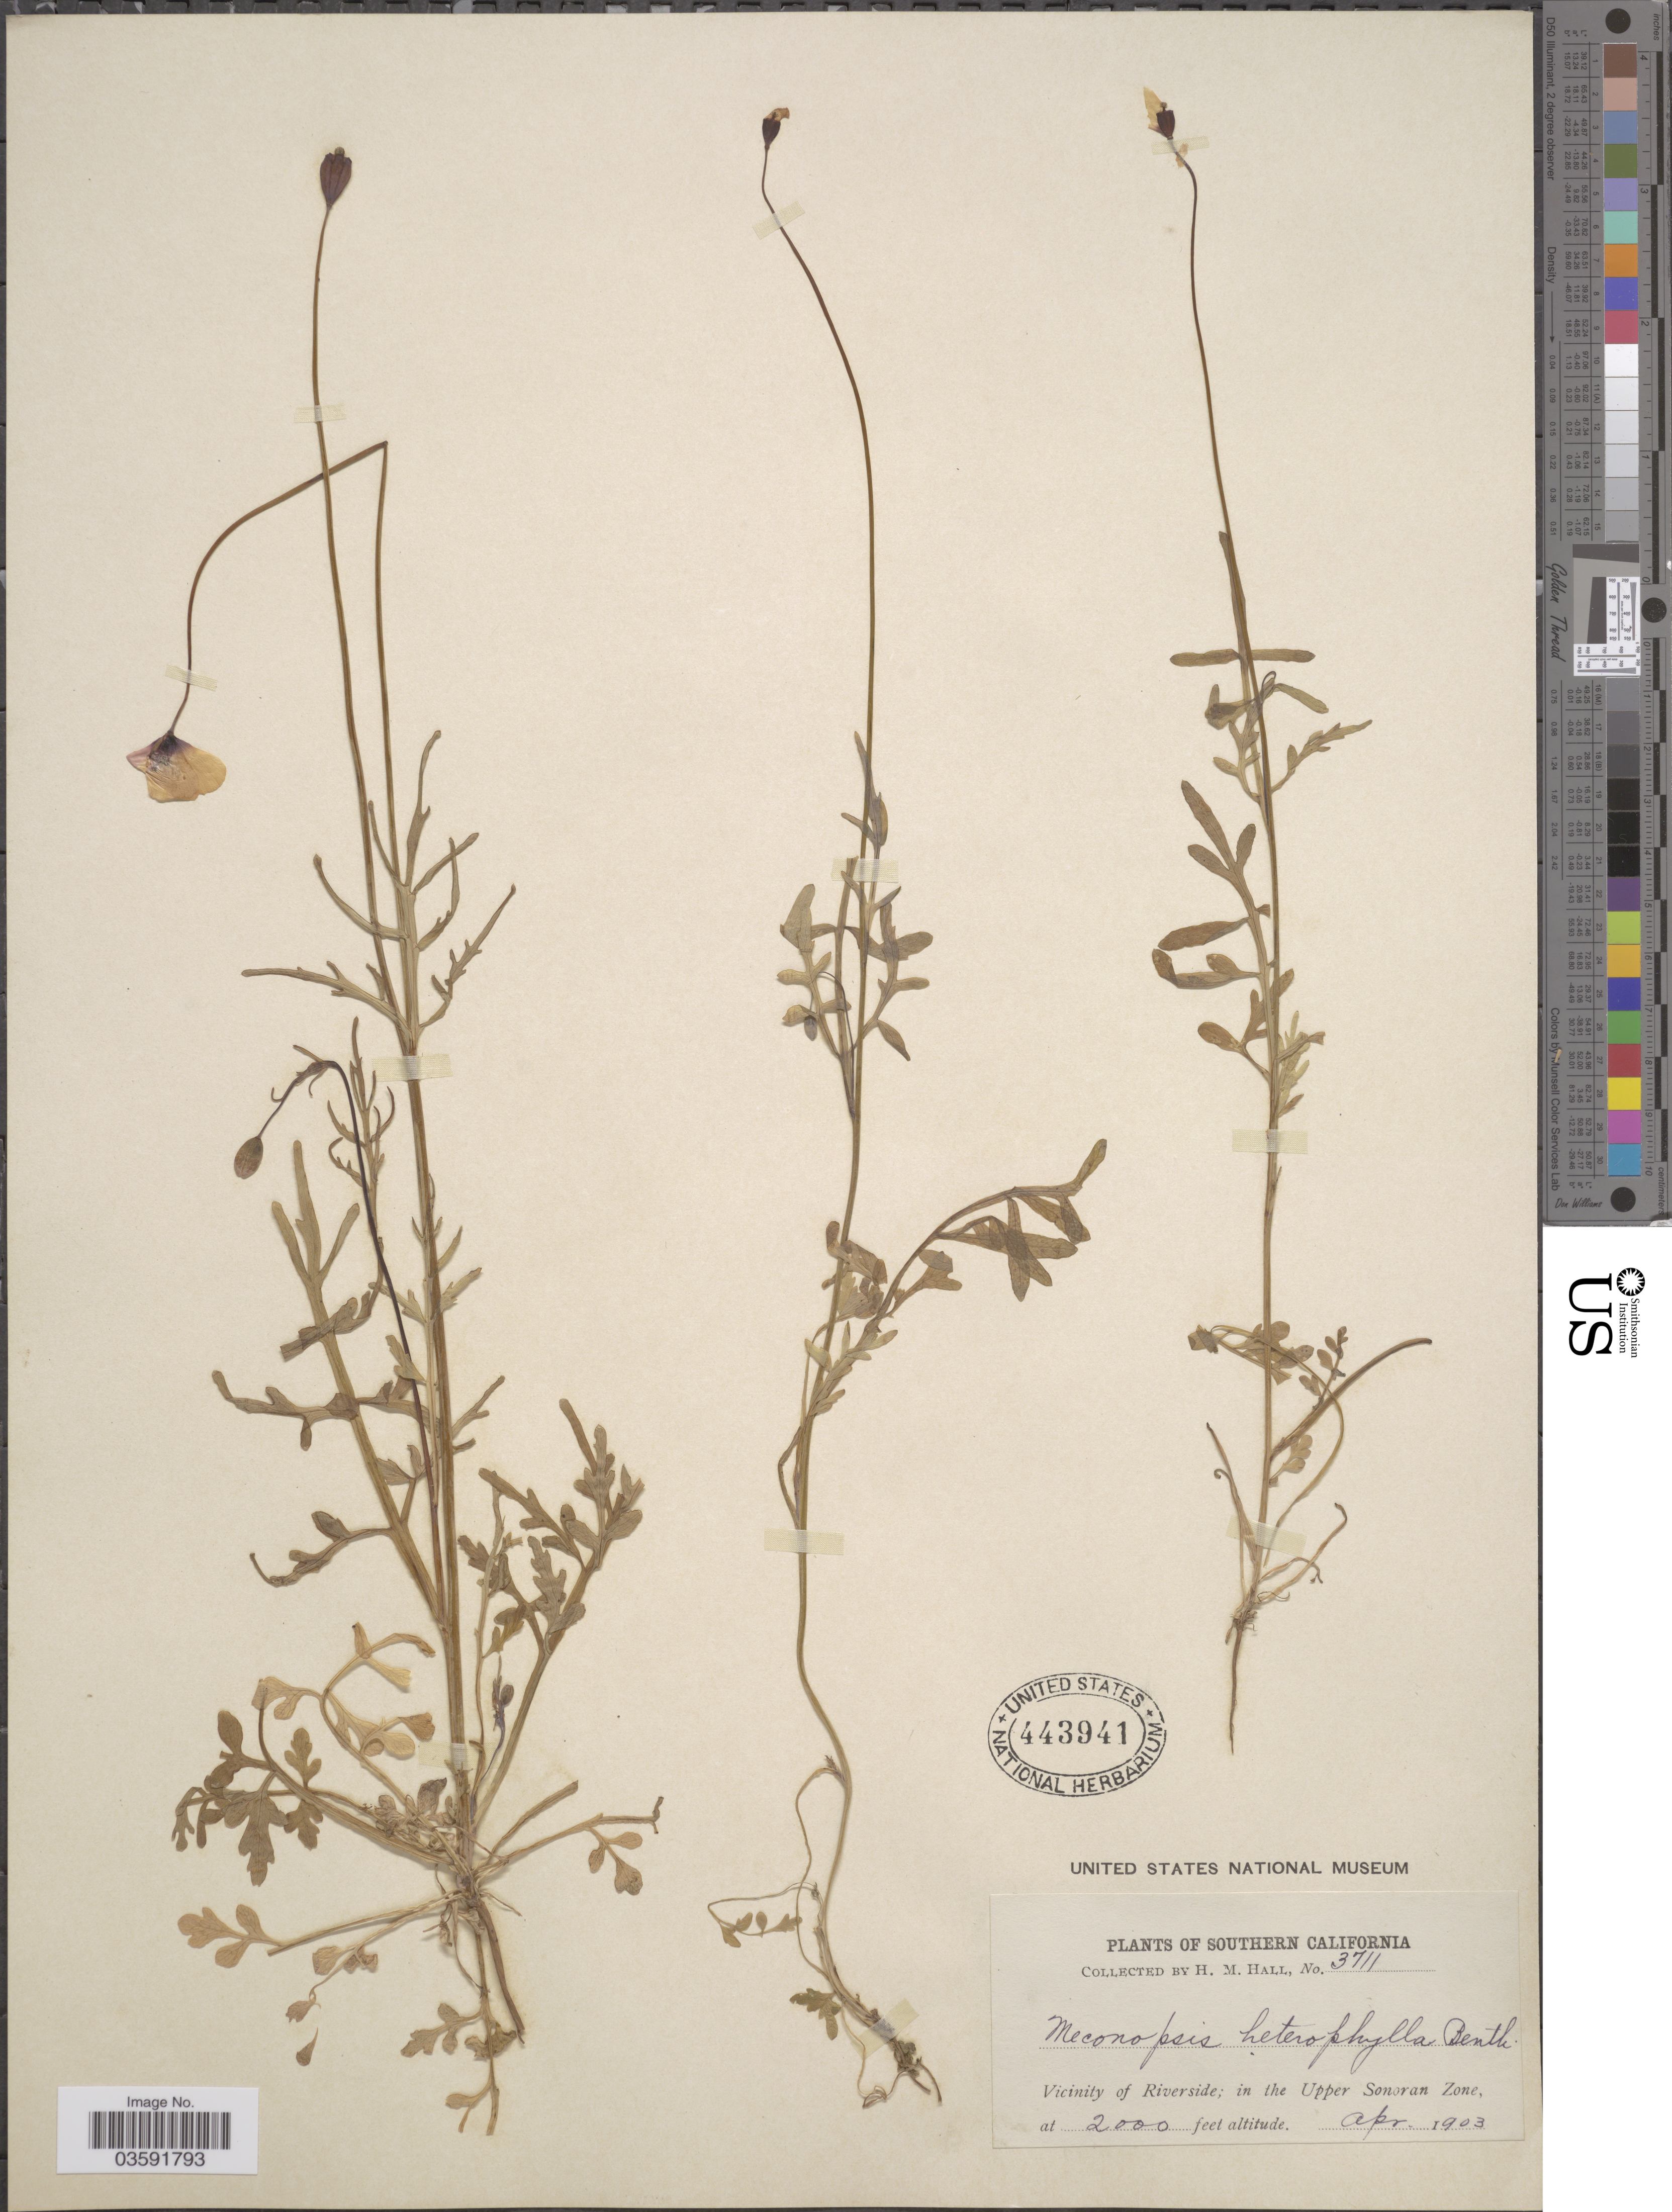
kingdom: Plantae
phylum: Tracheophyta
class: Magnoliopsida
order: Ranunculales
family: Papaveraceae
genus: Papaver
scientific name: Papaver heterophyllum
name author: (Benth.) Greene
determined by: Strong, M. T., (US), Smithsonian Institution - National Museum of Natural History (UNITED STATES)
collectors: H. M. Hall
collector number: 3711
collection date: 1903-04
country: United States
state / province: California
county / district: Riverside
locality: Southern California. Vicinity of Riverside; in the Upper Sonoran Zone.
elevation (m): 610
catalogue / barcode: US 443941